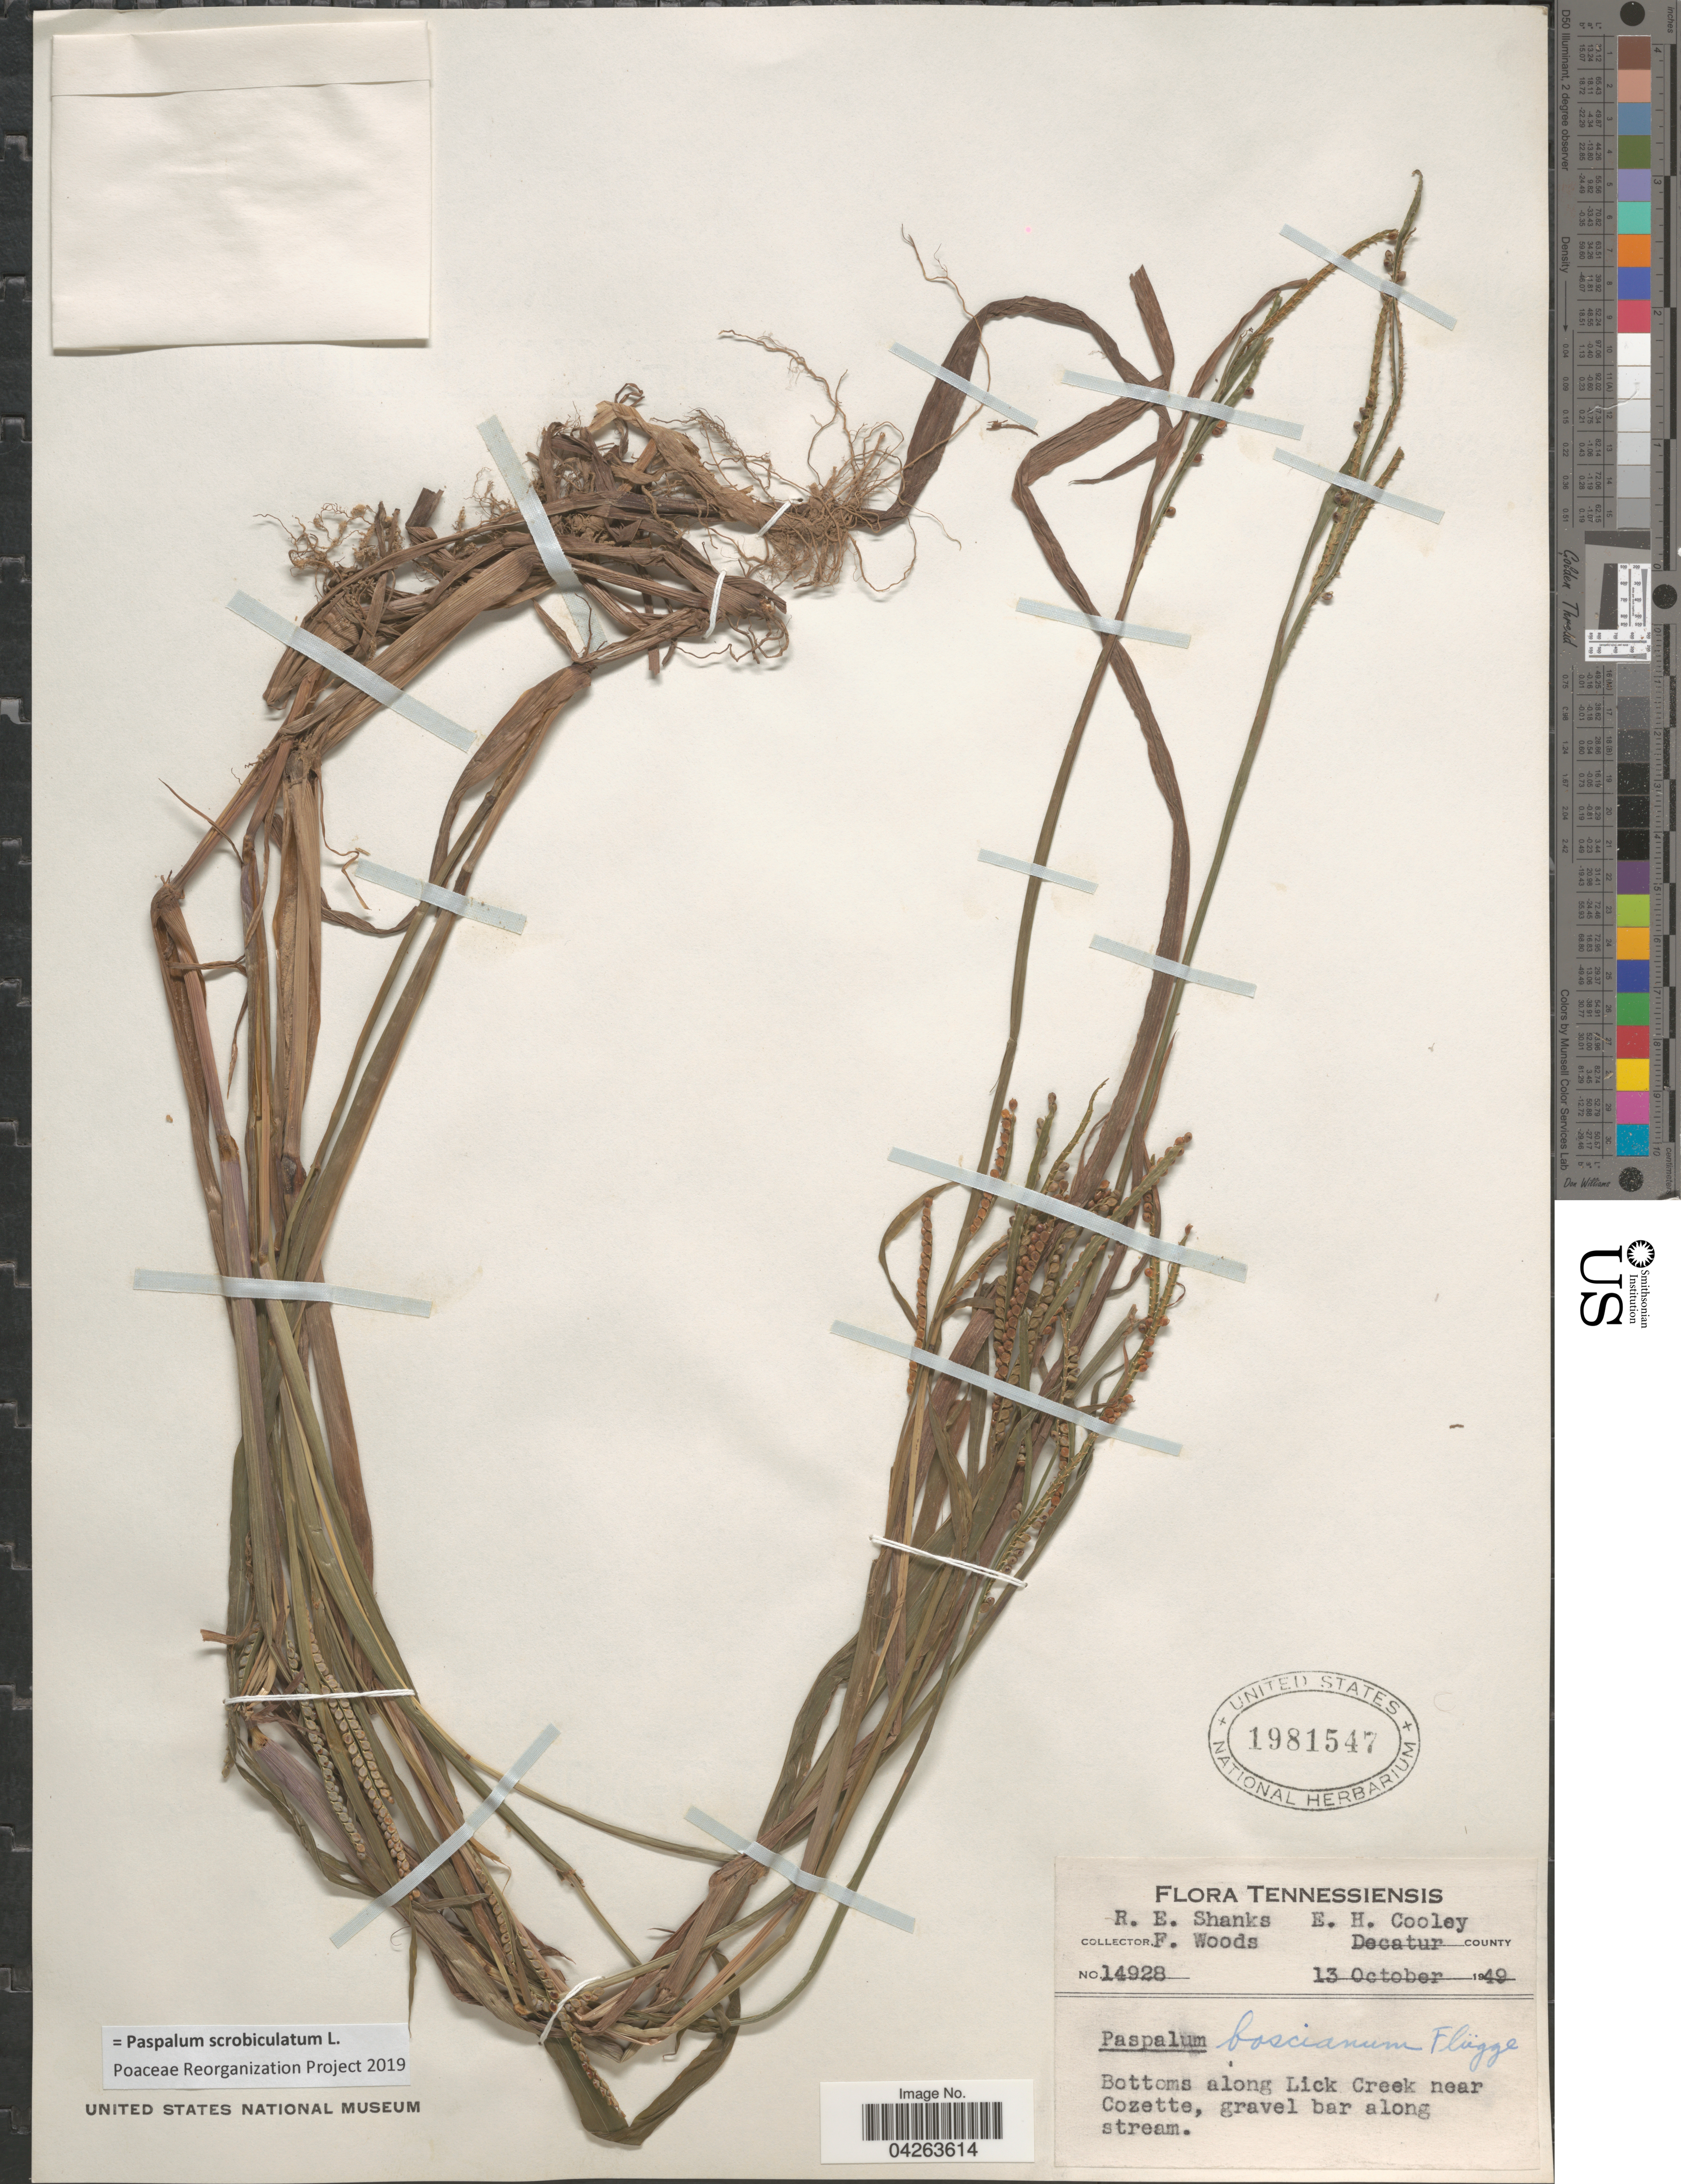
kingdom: Plantae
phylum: Tracheophyta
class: Liliopsida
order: Poales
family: Poaceae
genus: Paspalum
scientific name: Paspalum scrobiculatum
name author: L.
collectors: R. Shanks, F. Woods & E. H. Cooley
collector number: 14928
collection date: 1949-10-13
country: United States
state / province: Tennessee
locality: Decatur County. Bottoms along Lick Creek near Cozette, gravel bar along stream.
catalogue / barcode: US 1981547